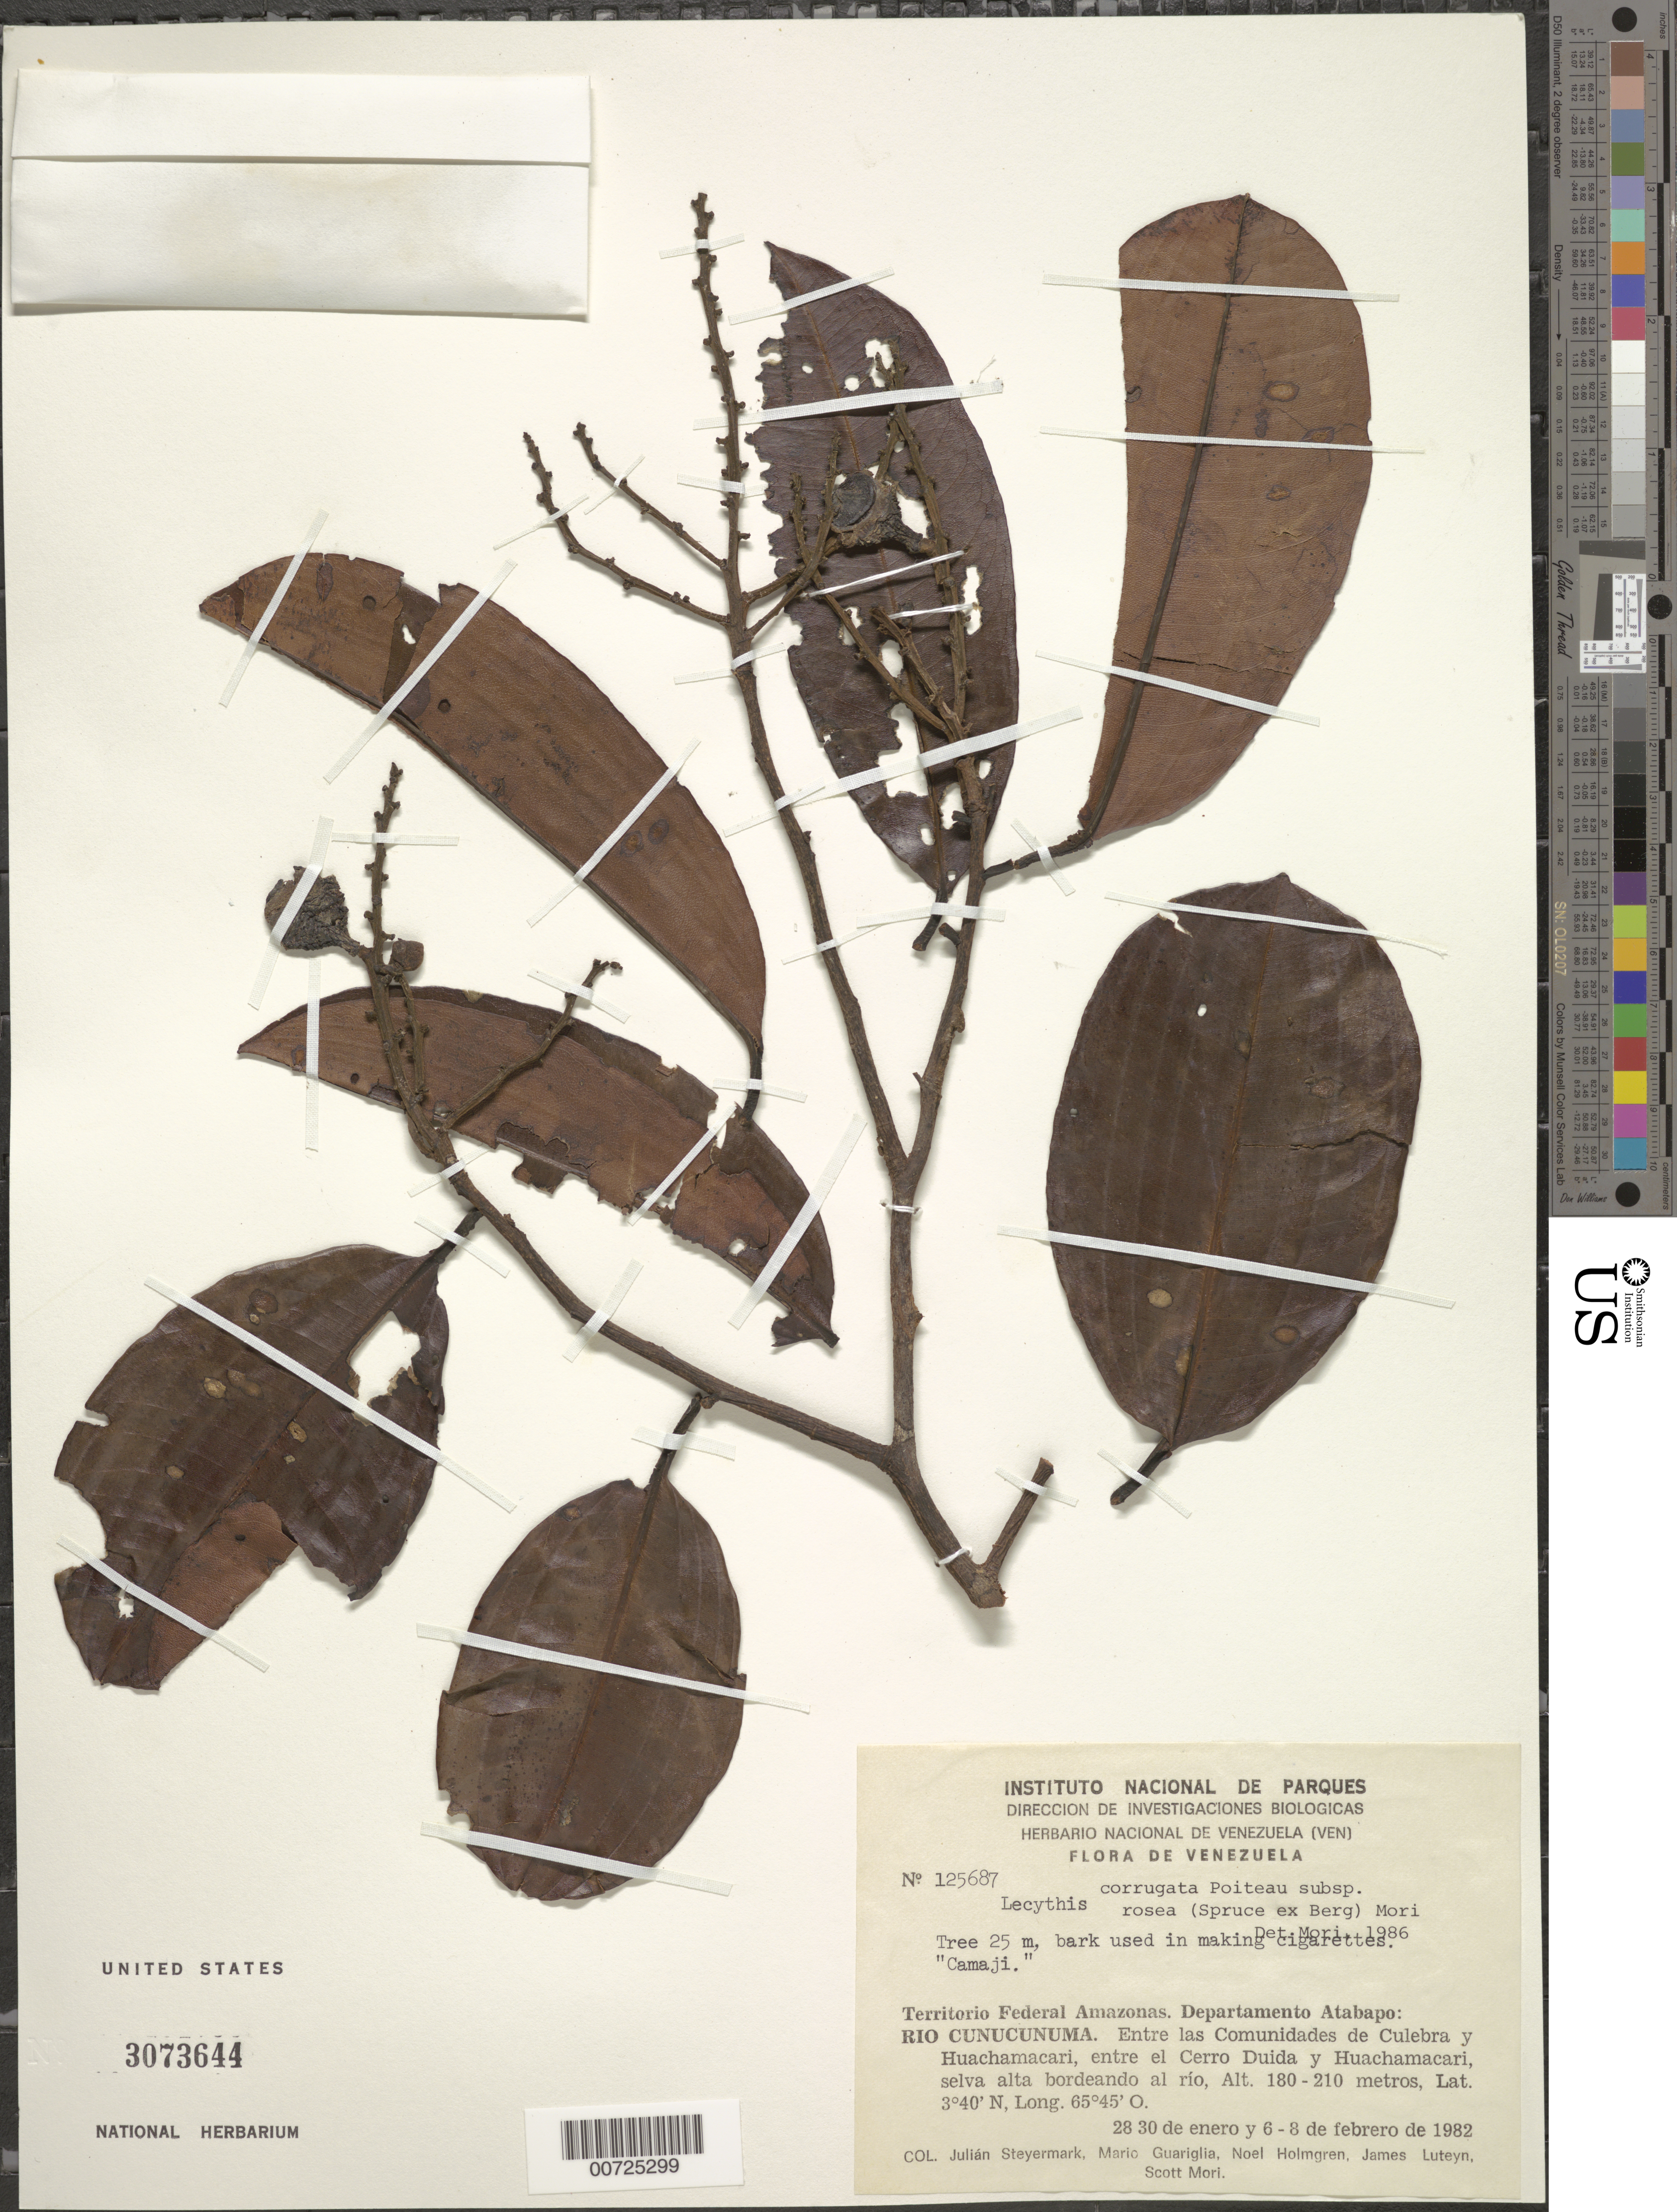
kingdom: Plantae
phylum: Tracheophyta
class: Magnoliopsida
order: Ericales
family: Lecythidaceae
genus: Lecythis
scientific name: Lecythis corrugata subsp. rosea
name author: (O. Berg) S.A. Mori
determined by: Mori, Scott A.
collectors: J. Steyermark, M. Guariglia P., N. H. Holmgren, J. L. Luteyn & S. Mori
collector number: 125687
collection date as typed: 28-Jan-82 to 8-Feb-82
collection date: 1982-01-28/1982-02-08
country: Venezuela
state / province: Amazonas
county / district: Atabapo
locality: Río Cunucunuma, entre las Communidades de Culebra y Huachamacari, entre el Cerro Duida y Huachamacari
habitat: High forest along river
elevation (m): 180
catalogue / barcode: US 3073644